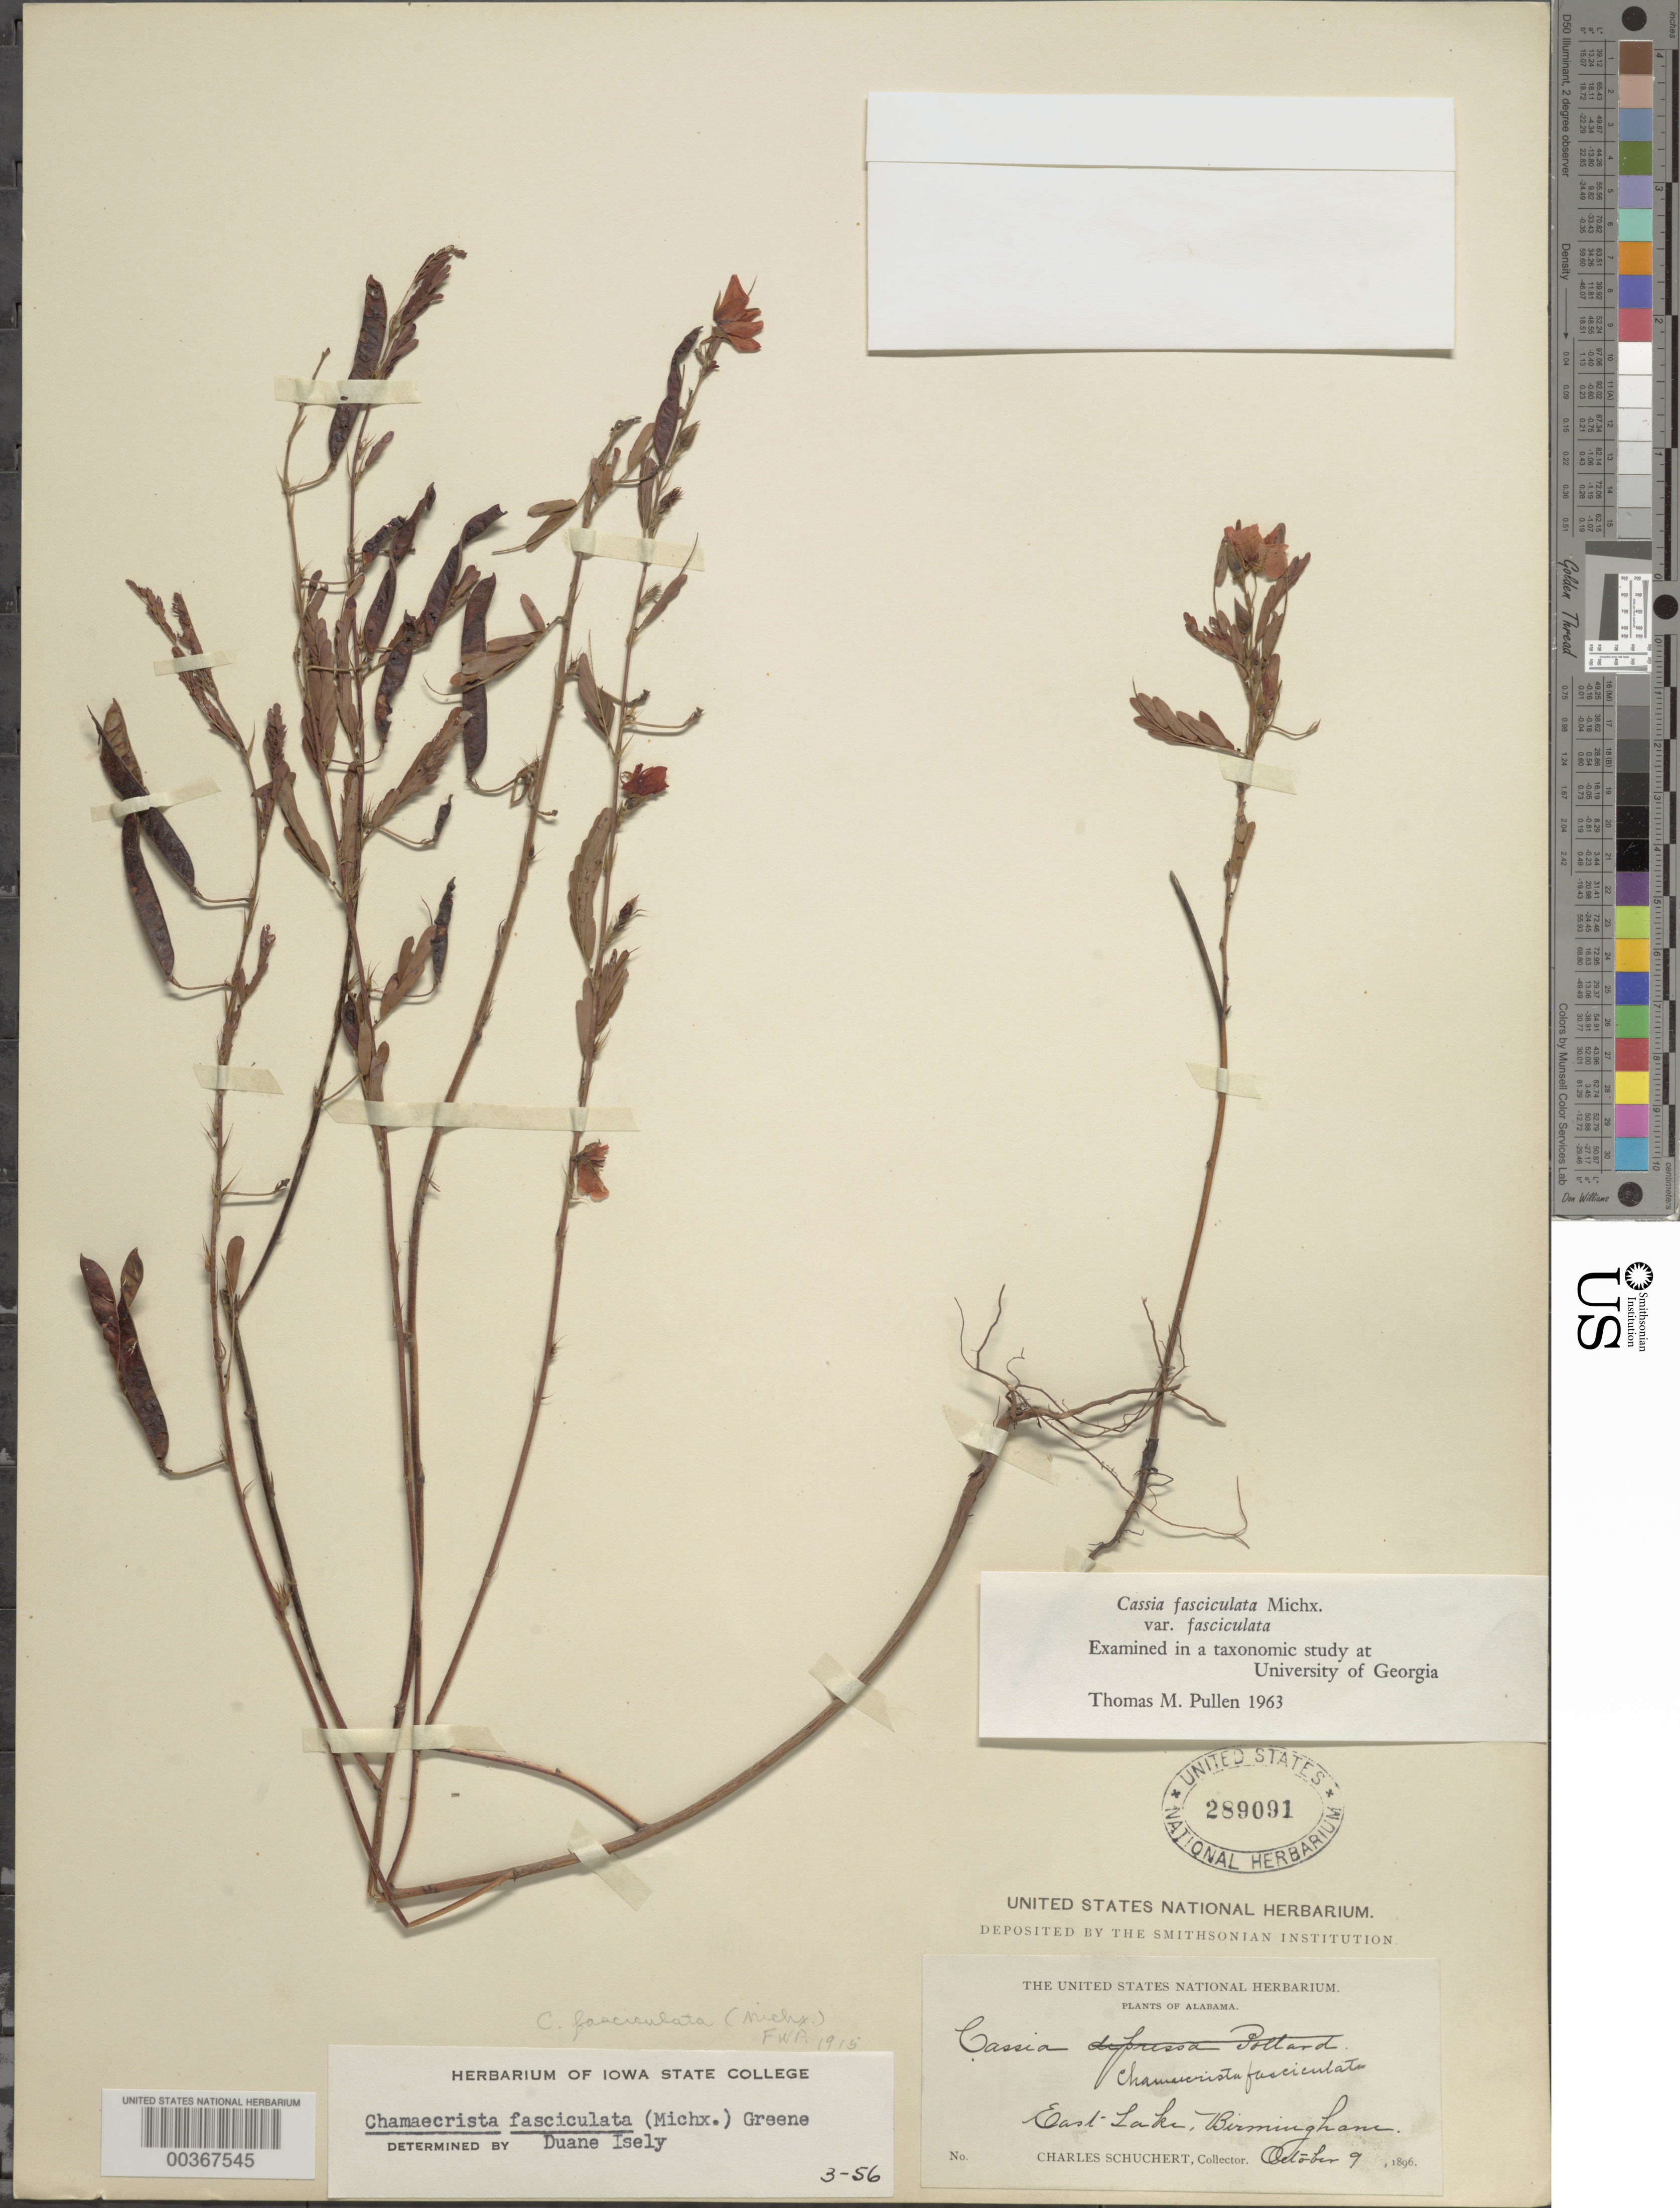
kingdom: Plantae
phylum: Tracheophyta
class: Magnoliopsida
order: Fabales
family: Fabaceae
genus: Chamaecrista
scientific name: Chamaecrista fasciculata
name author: (Michx.) Greene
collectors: C. Schuchert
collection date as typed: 09 Oct 1896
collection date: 1896-10-09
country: United States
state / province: Alabama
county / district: Jefferson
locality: East lake, Birmingham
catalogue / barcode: US 289091